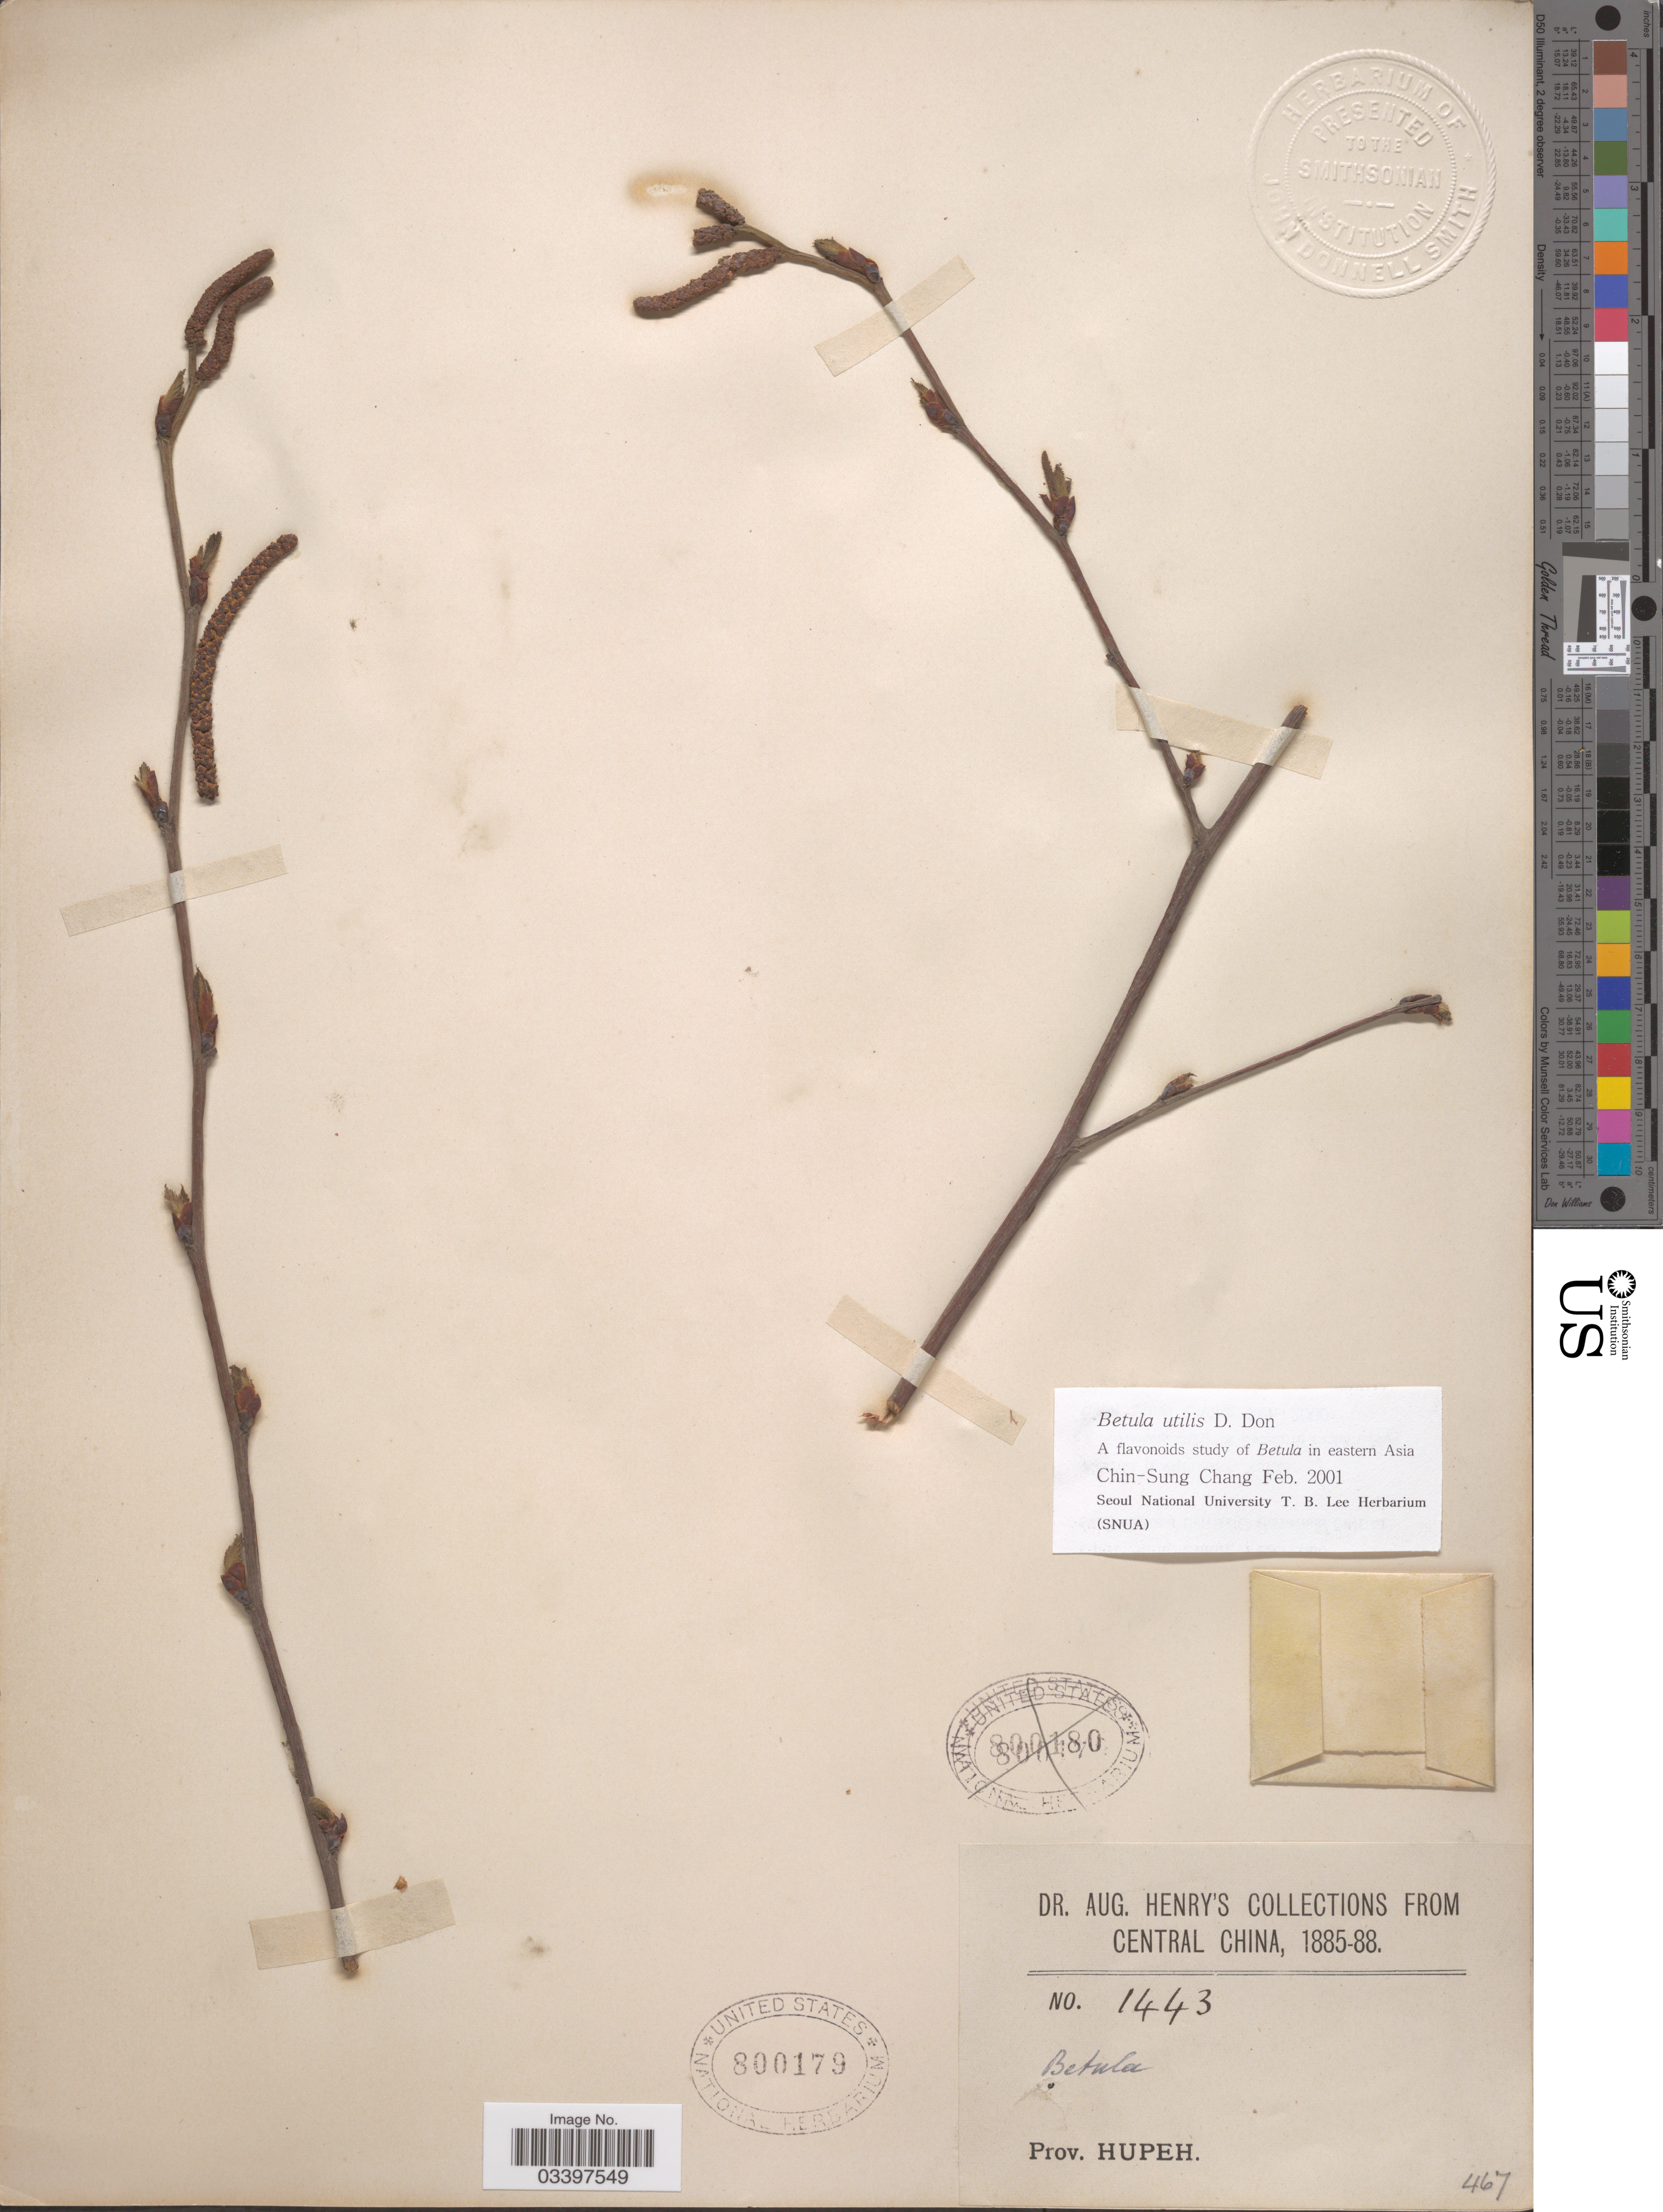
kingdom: Plantae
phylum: Tracheophyta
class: Magnoliopsida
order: Fagales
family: Betulaceae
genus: Betula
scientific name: Betula utilis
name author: D. Don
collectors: A. Henry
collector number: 1443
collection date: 1885/1888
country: China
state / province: Hubei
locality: Central China. Prov. Hupeh.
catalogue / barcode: US 800179